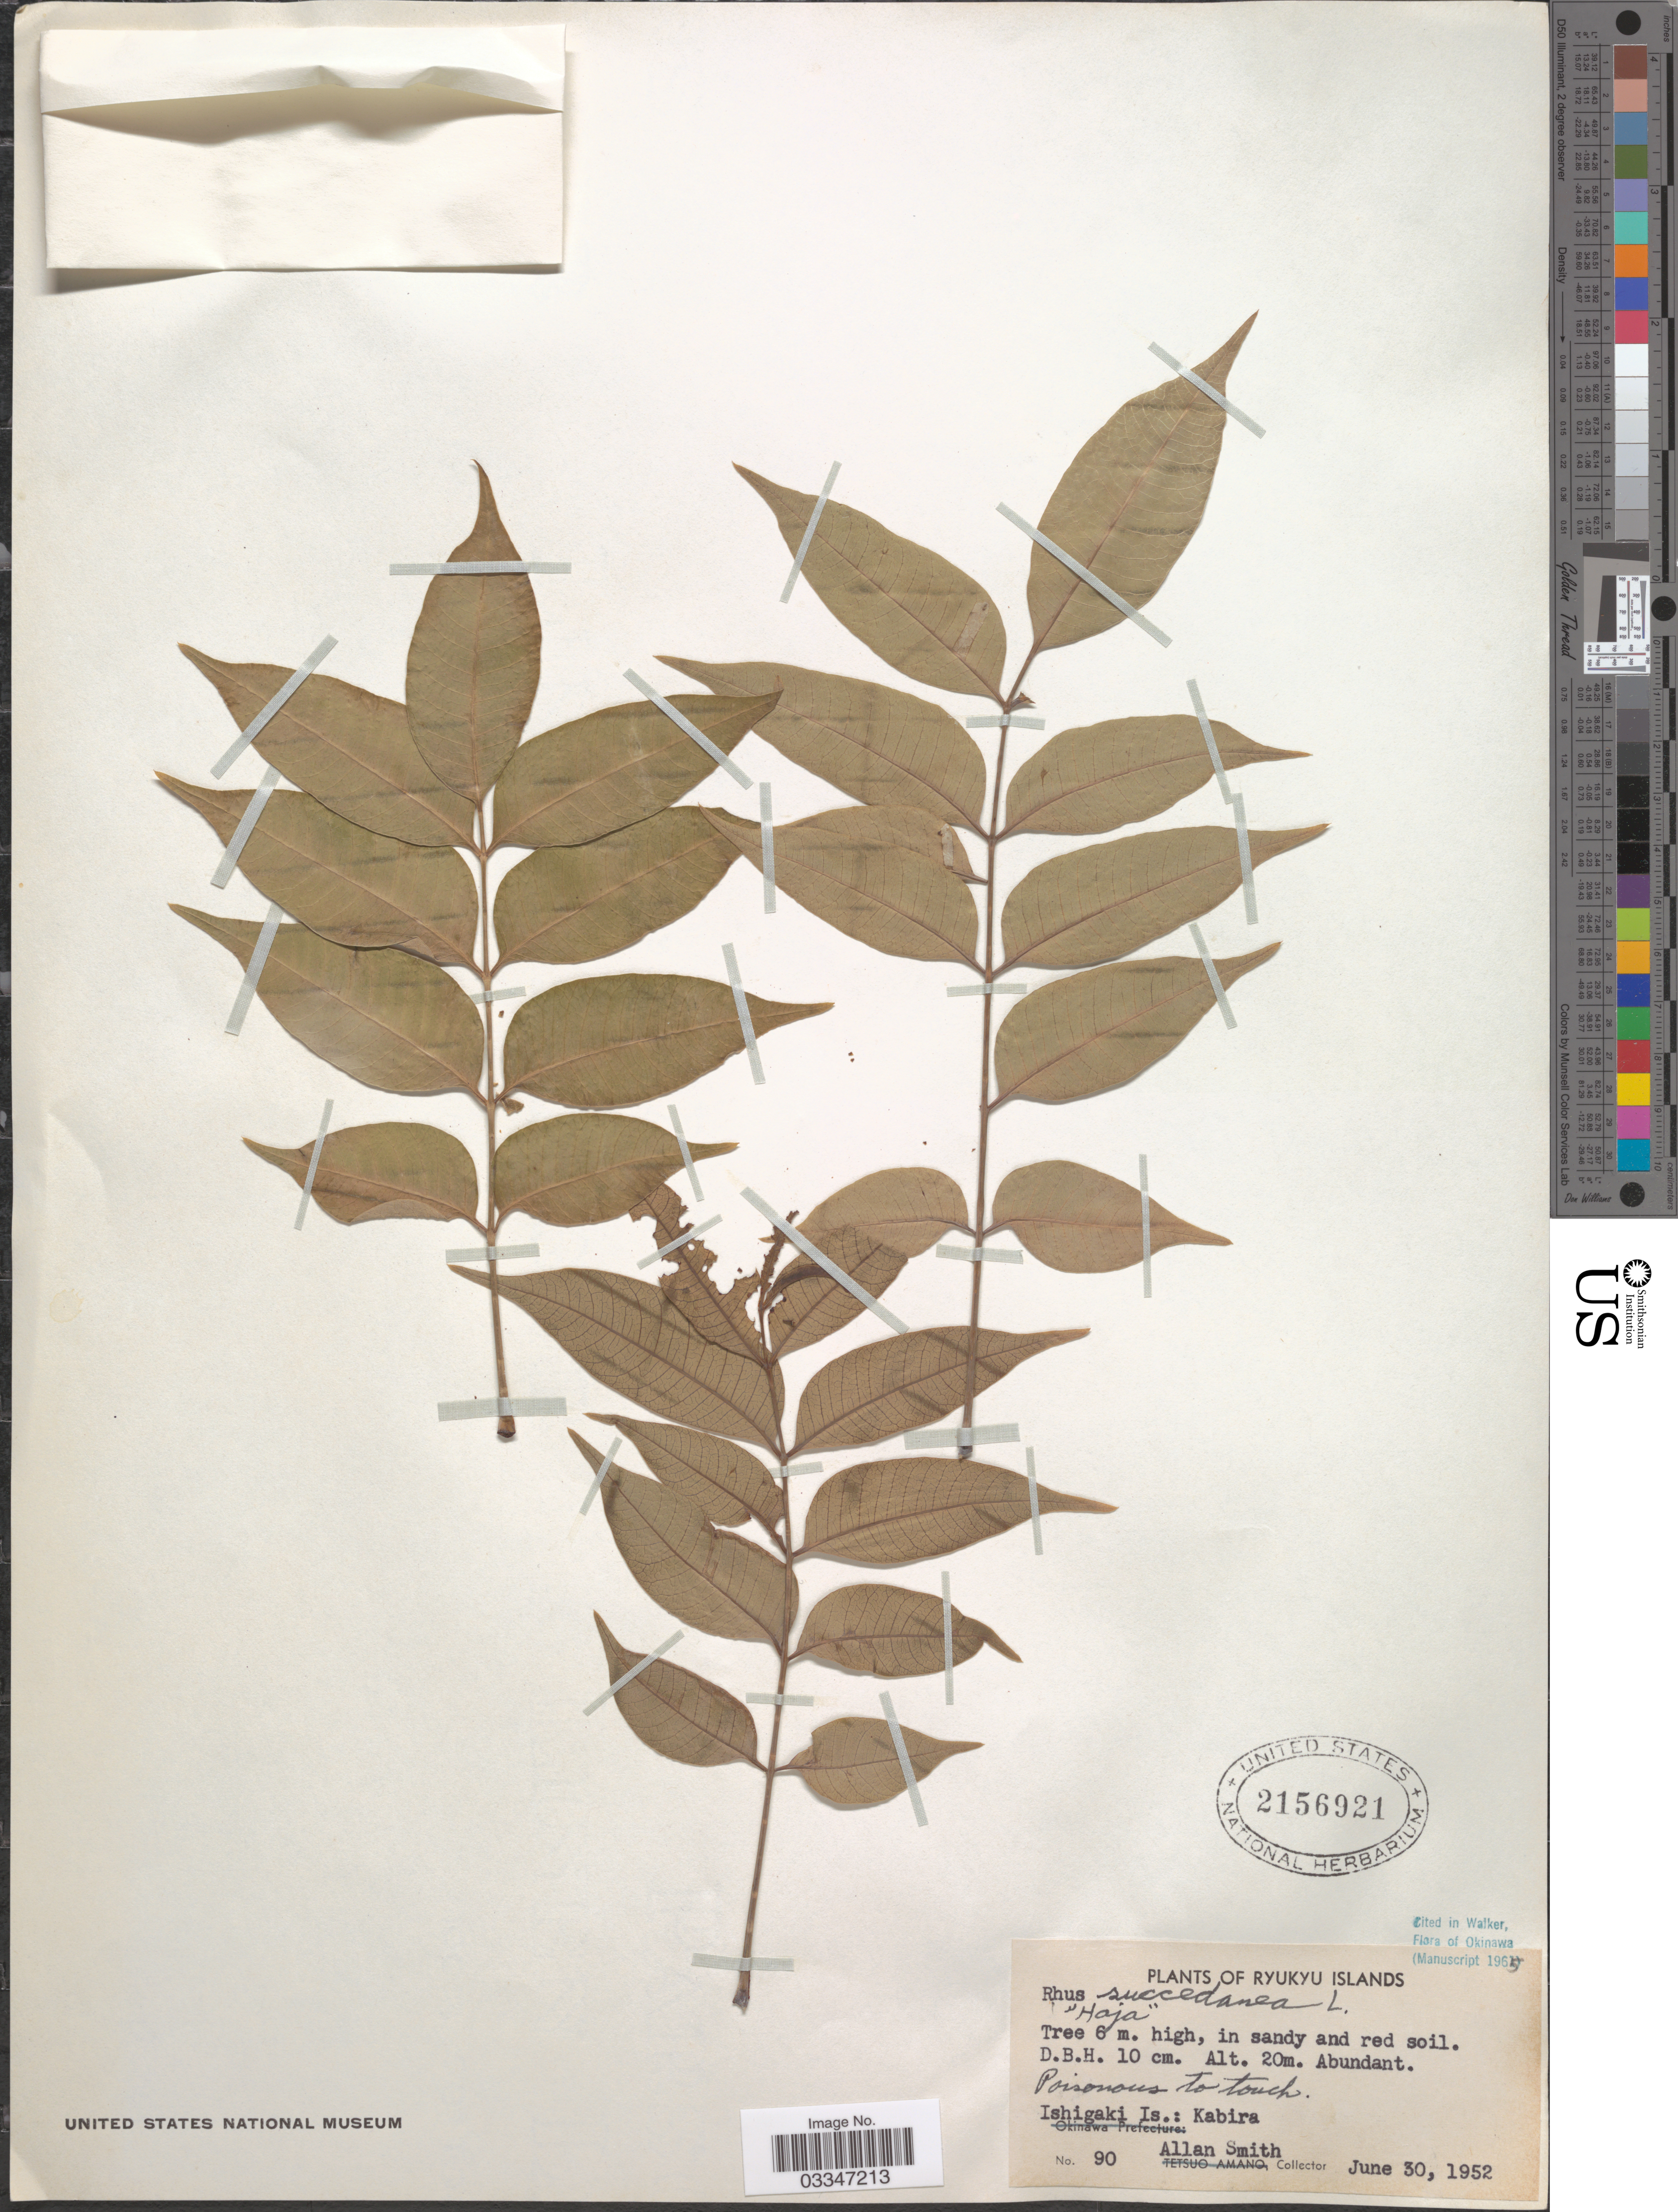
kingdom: Plantae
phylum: Tracheophyta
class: Magnoliopsida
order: Sapindales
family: Anacardiaceae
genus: Rhus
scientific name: Rhus succedanea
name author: L.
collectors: A. Smith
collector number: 90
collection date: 1952-06-30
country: Japan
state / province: Okinawa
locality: Ryukyu Islands. Ishigaki Is.: Kabira.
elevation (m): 20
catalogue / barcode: US 2156921